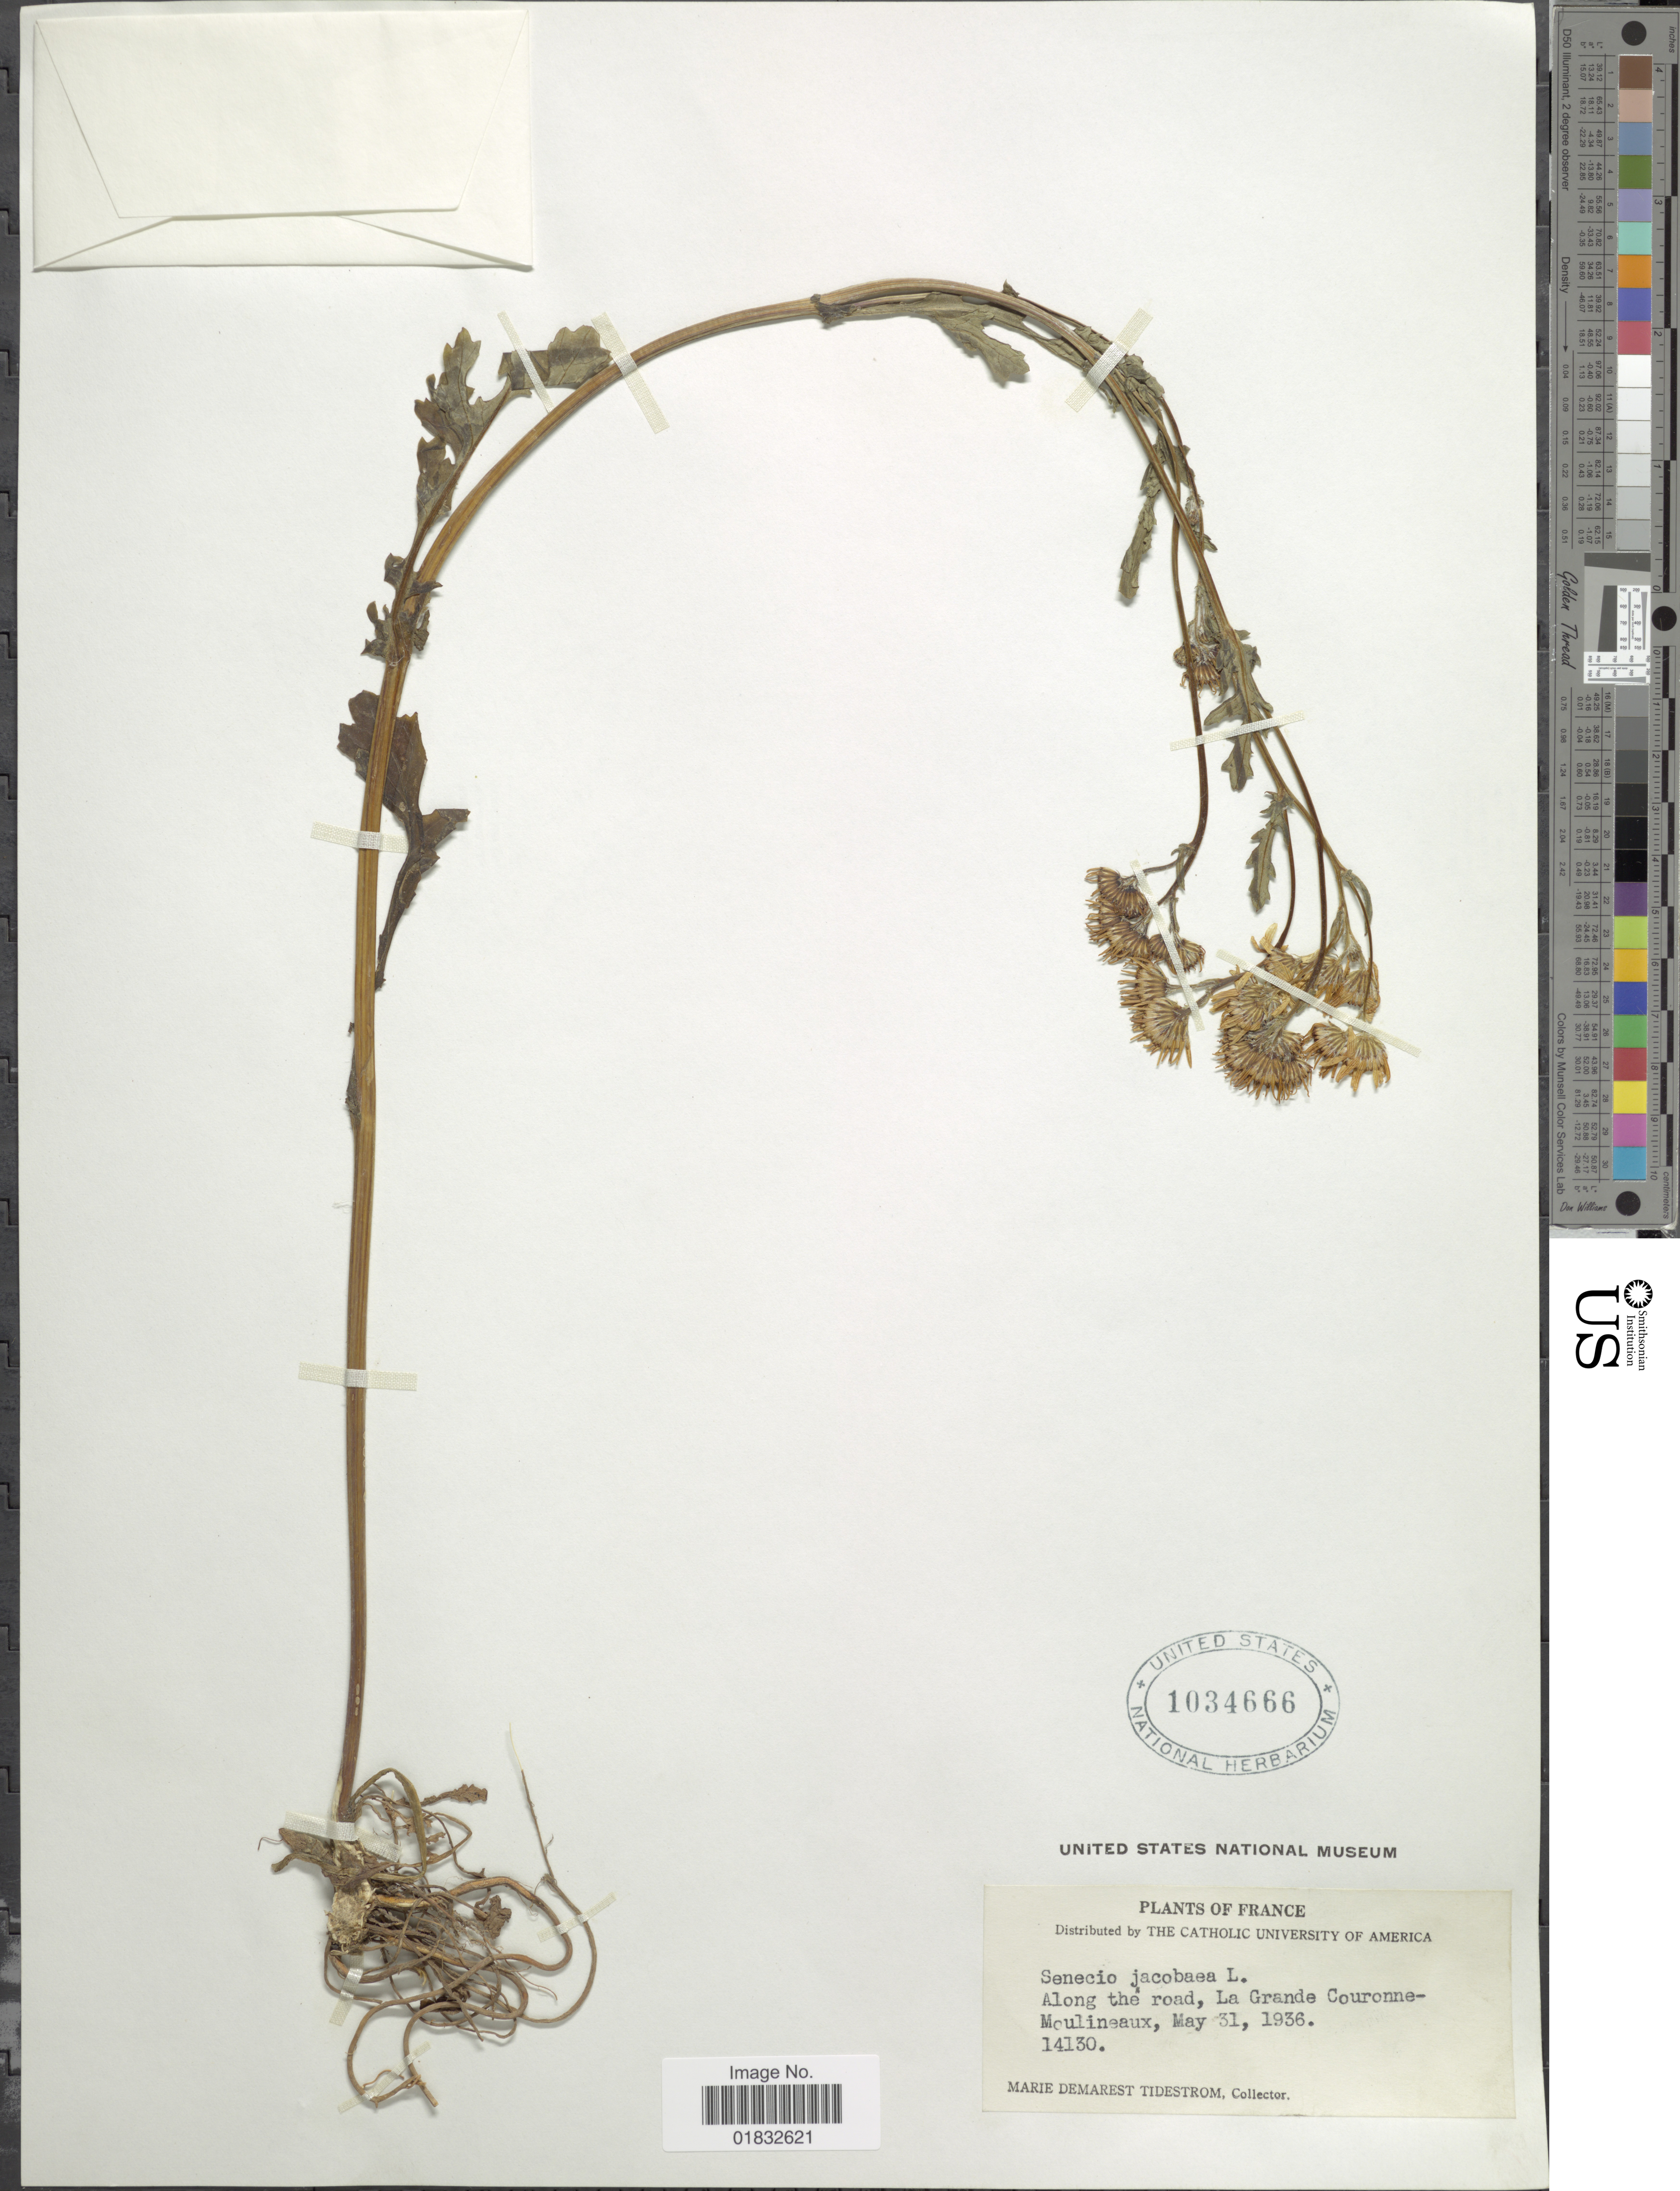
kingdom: Plantae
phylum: Tracheophyta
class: Magnoliopsida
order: Asterales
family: Asteraceae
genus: Jacobaea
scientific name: Jacobaea vulgaris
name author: Gaertn.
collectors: M. Tidestrom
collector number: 14130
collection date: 1936-05-31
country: France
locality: Along the road, La Grande Couronne-Moulineaux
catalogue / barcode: US 1034666